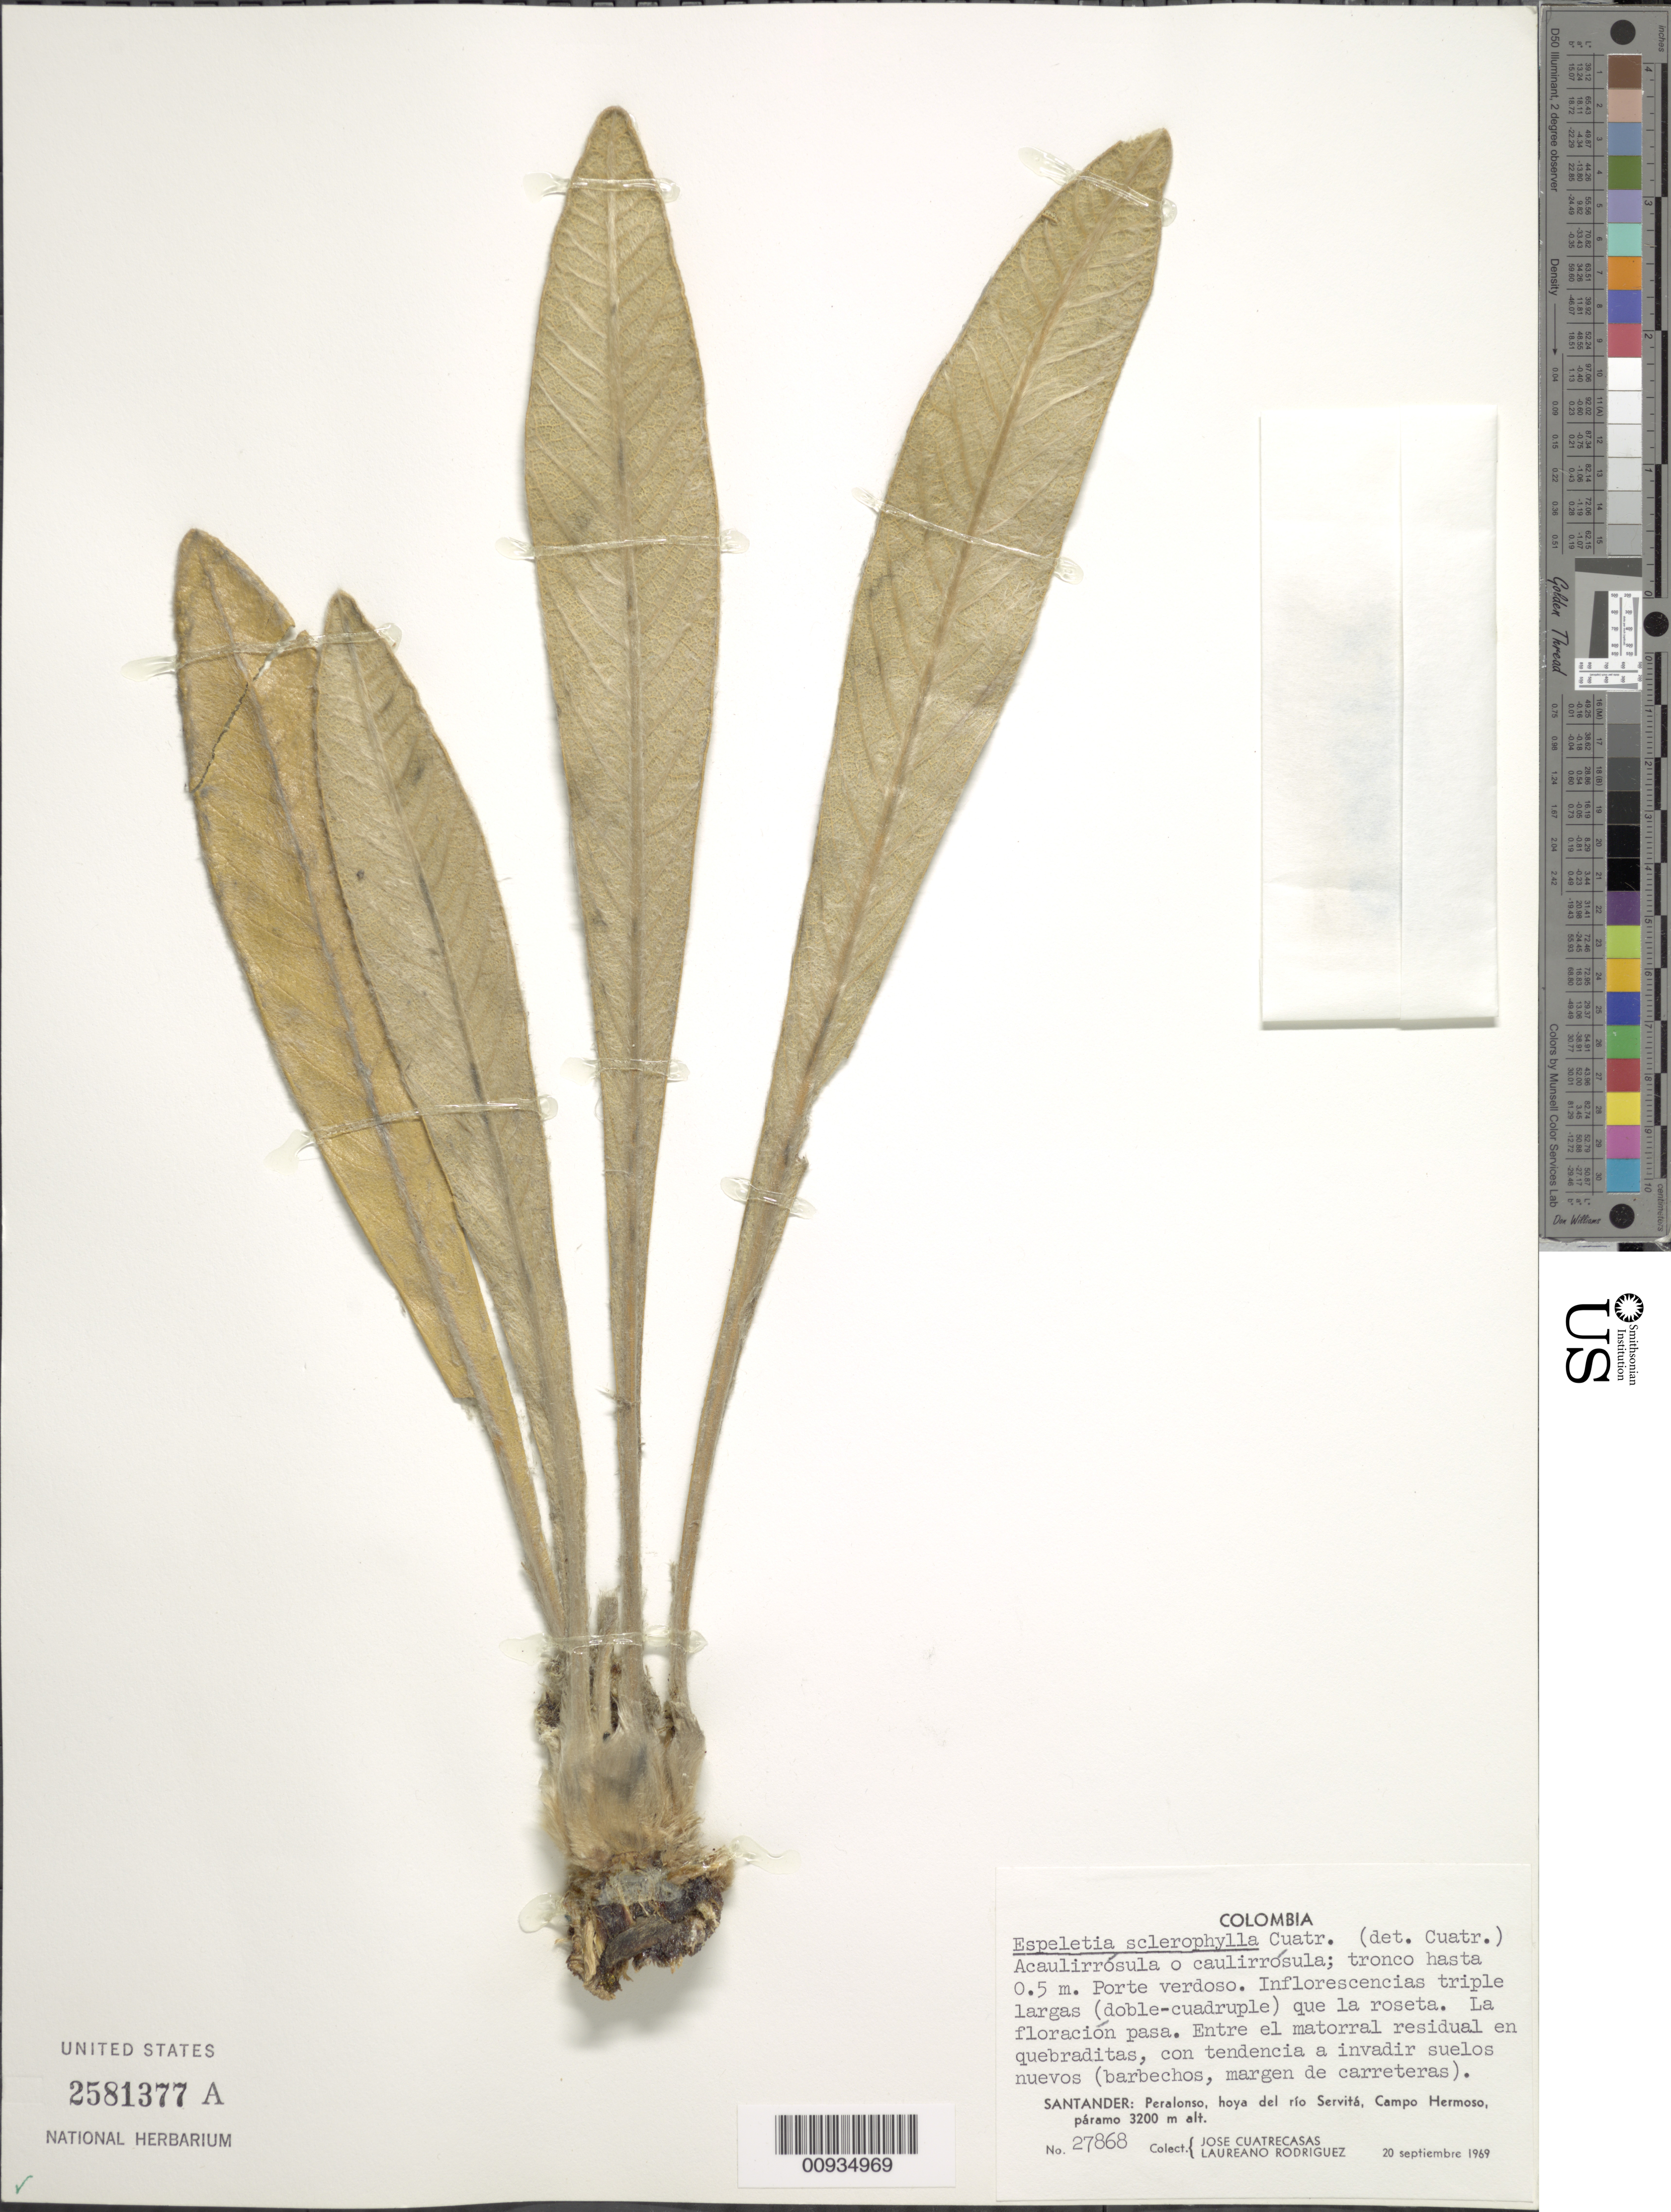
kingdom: Plantae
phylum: Tracheophyta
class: Magnoliopsida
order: Asterales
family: Asteraceae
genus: Espeletiopsis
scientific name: Espeletiopsis sclerophylla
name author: (Cuatrec.) Cuatrec.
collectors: J. Cuatrecasas & L. Rodriguez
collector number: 27868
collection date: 1969-09-20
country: Colombia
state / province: Santander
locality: Peralonso, hoya del Rio Servita, Campo Hermoso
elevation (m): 3200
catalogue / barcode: US 2581377A